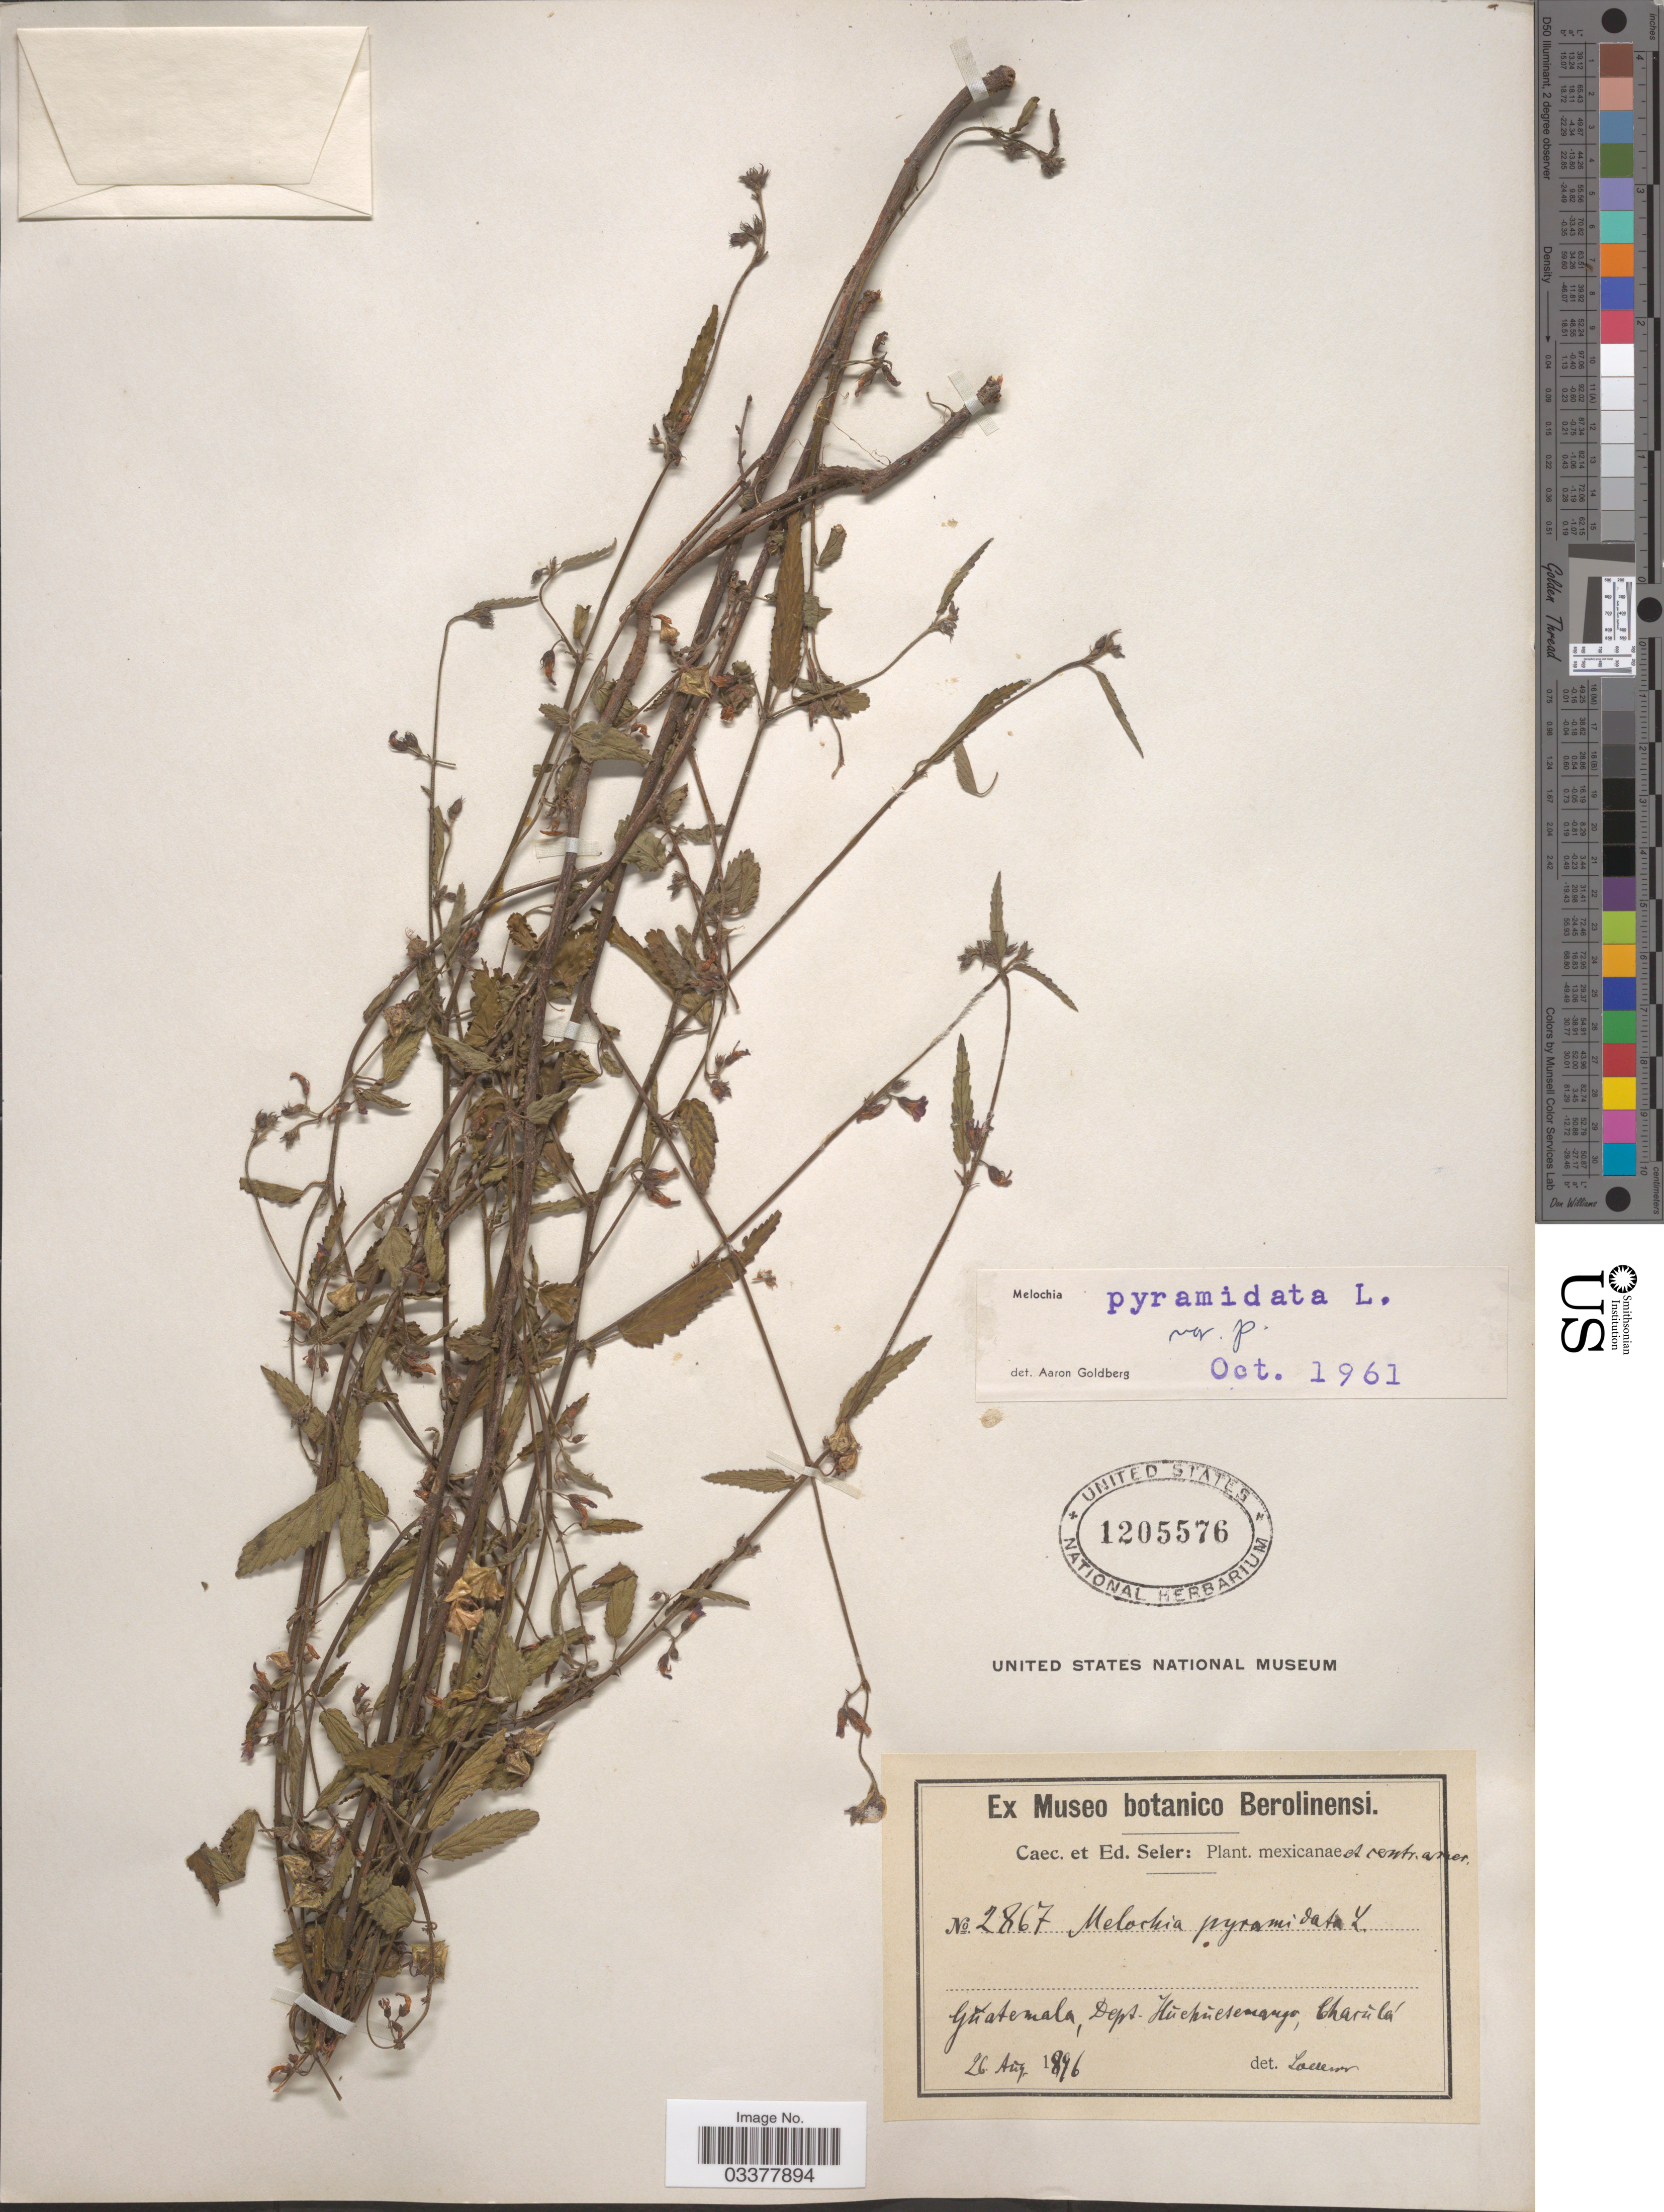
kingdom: Plantae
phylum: Tracheophyta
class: Magnoliopsida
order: Malvales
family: Malvaceae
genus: Melochia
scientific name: Melochia pyramidata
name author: L.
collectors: C. Seler & E. G. Seler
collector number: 2867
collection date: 1896-08-26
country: Guatemala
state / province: Huehuetenango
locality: Dept. Húehúetenango, Charúlá.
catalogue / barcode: US 1205576